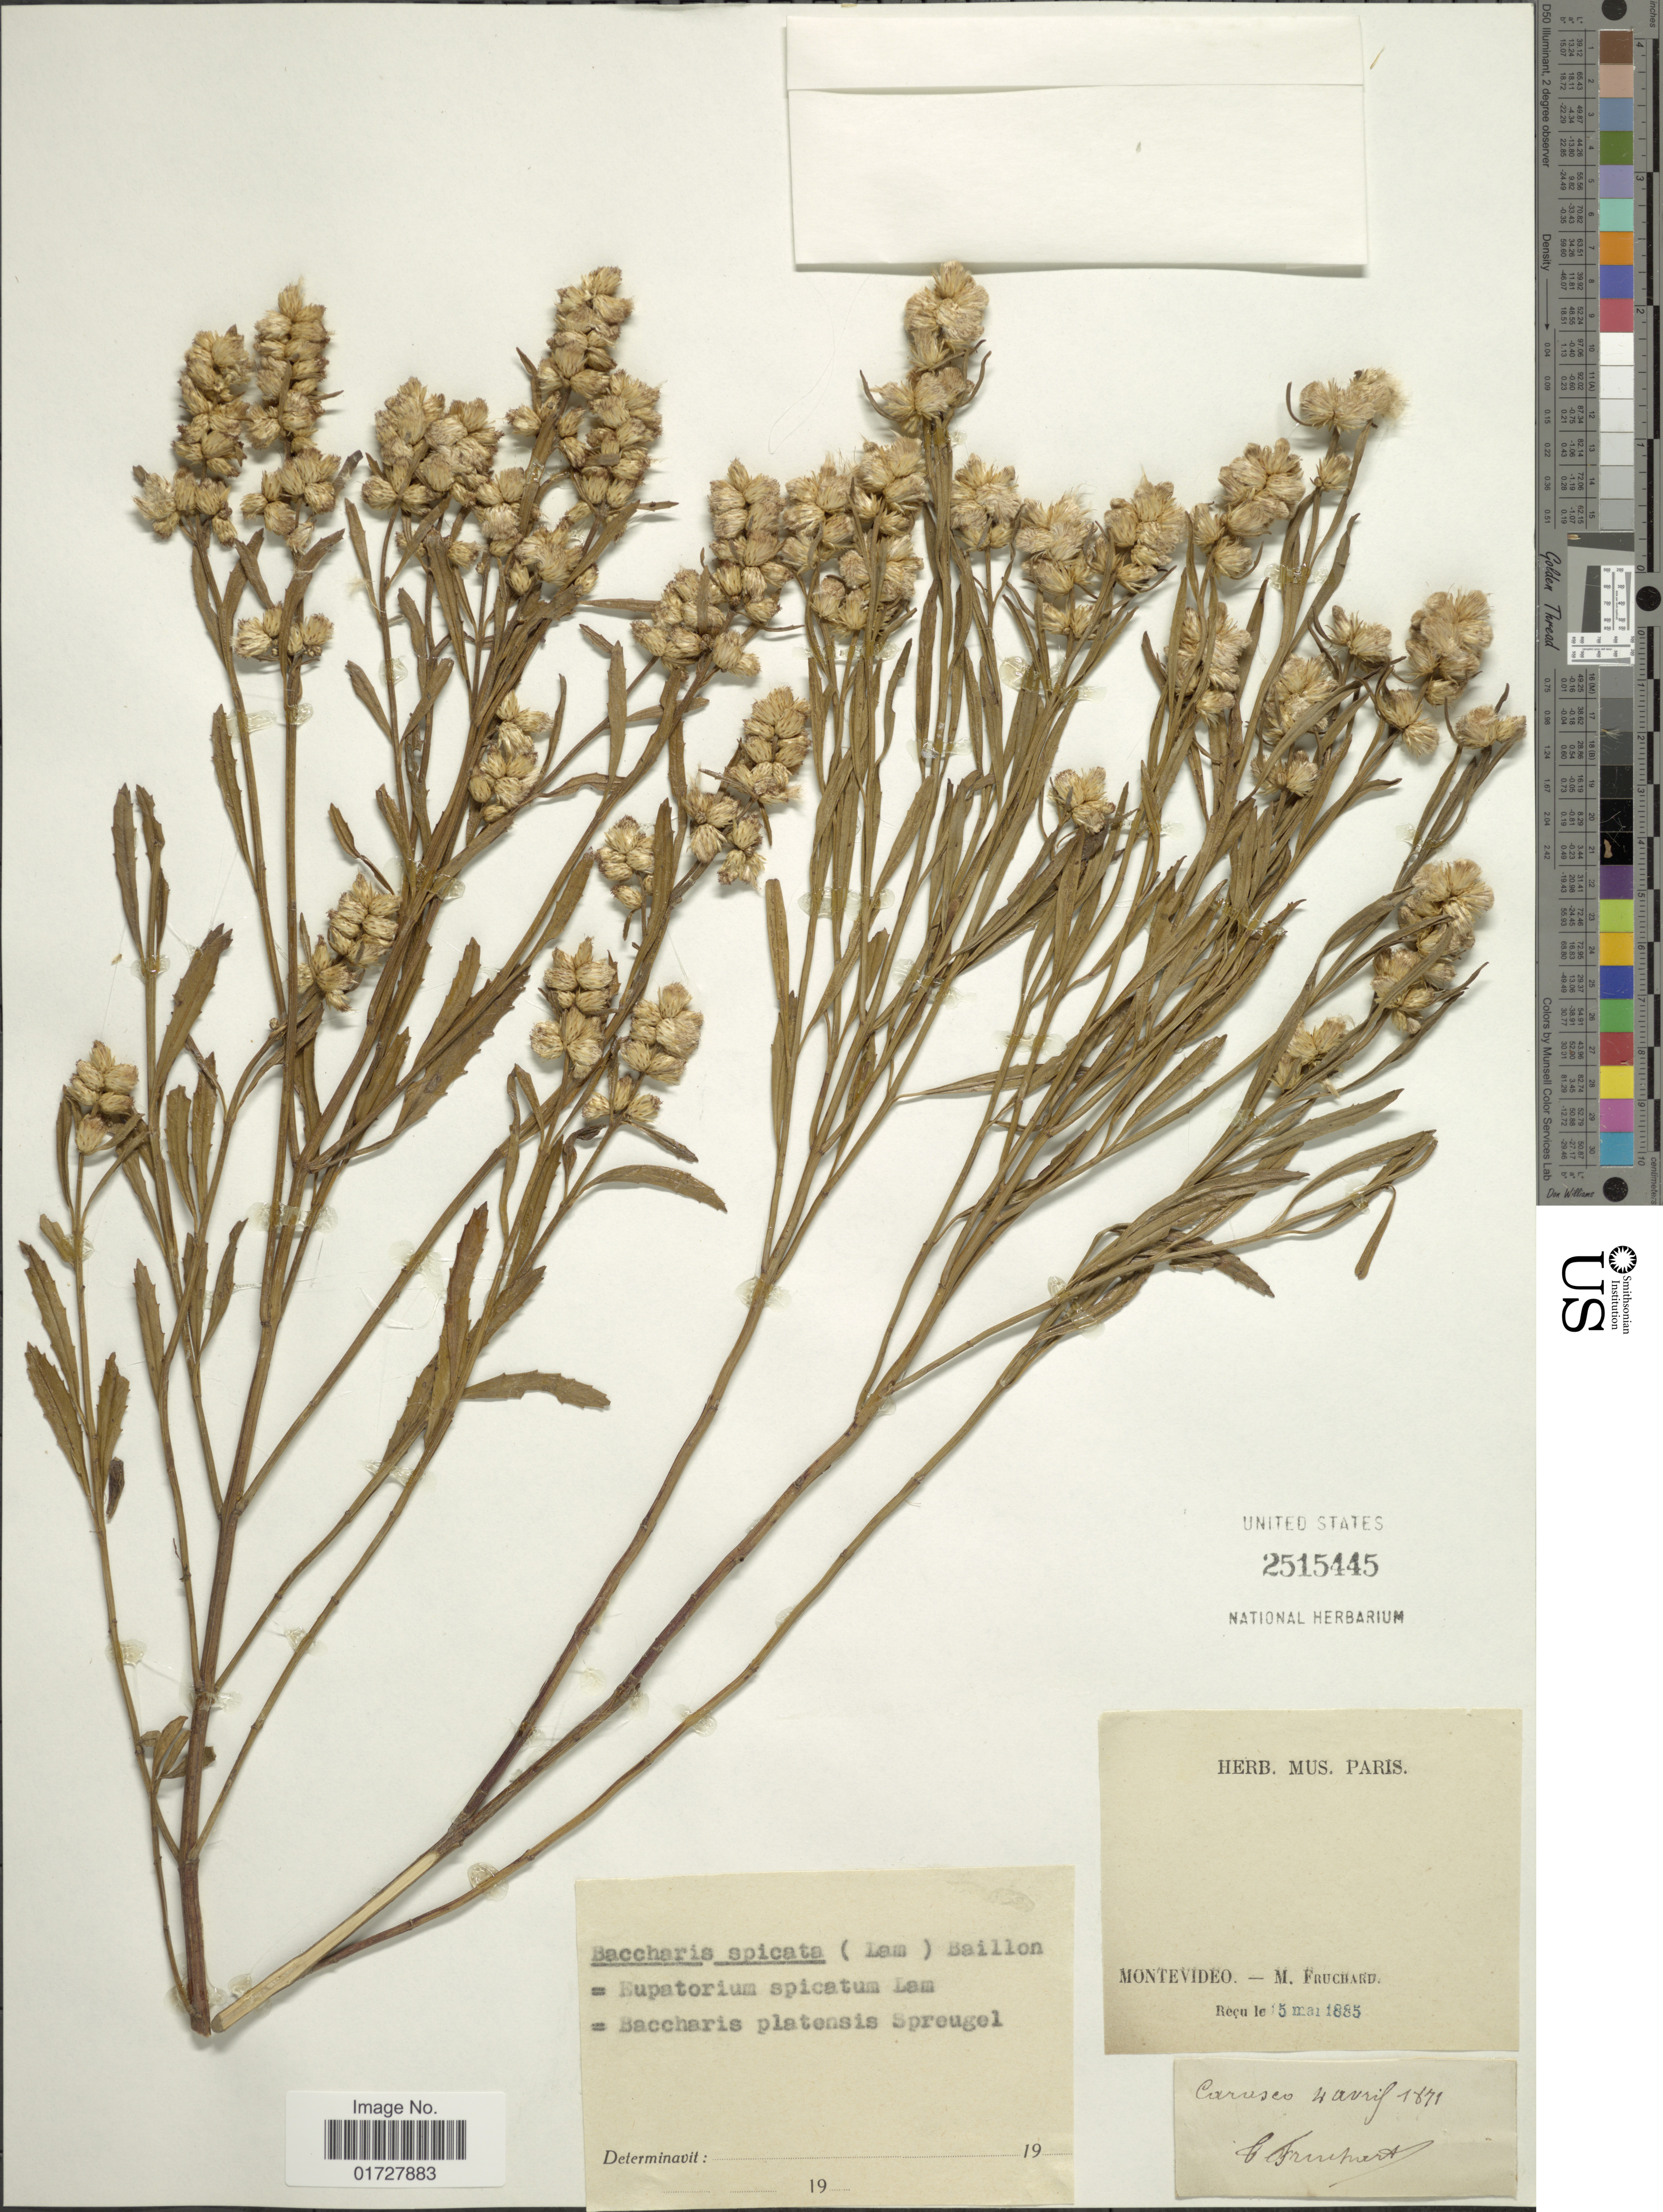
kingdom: Plantae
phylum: Tracheophyta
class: Magnoliopsida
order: Asterales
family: Asteraceae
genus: Baccharis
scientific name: Baccharis spicata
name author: (Lam.) Baill.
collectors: M. Fruchard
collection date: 1871-04-04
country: Uruguay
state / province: Montevideo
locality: Carasco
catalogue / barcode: US 2515445